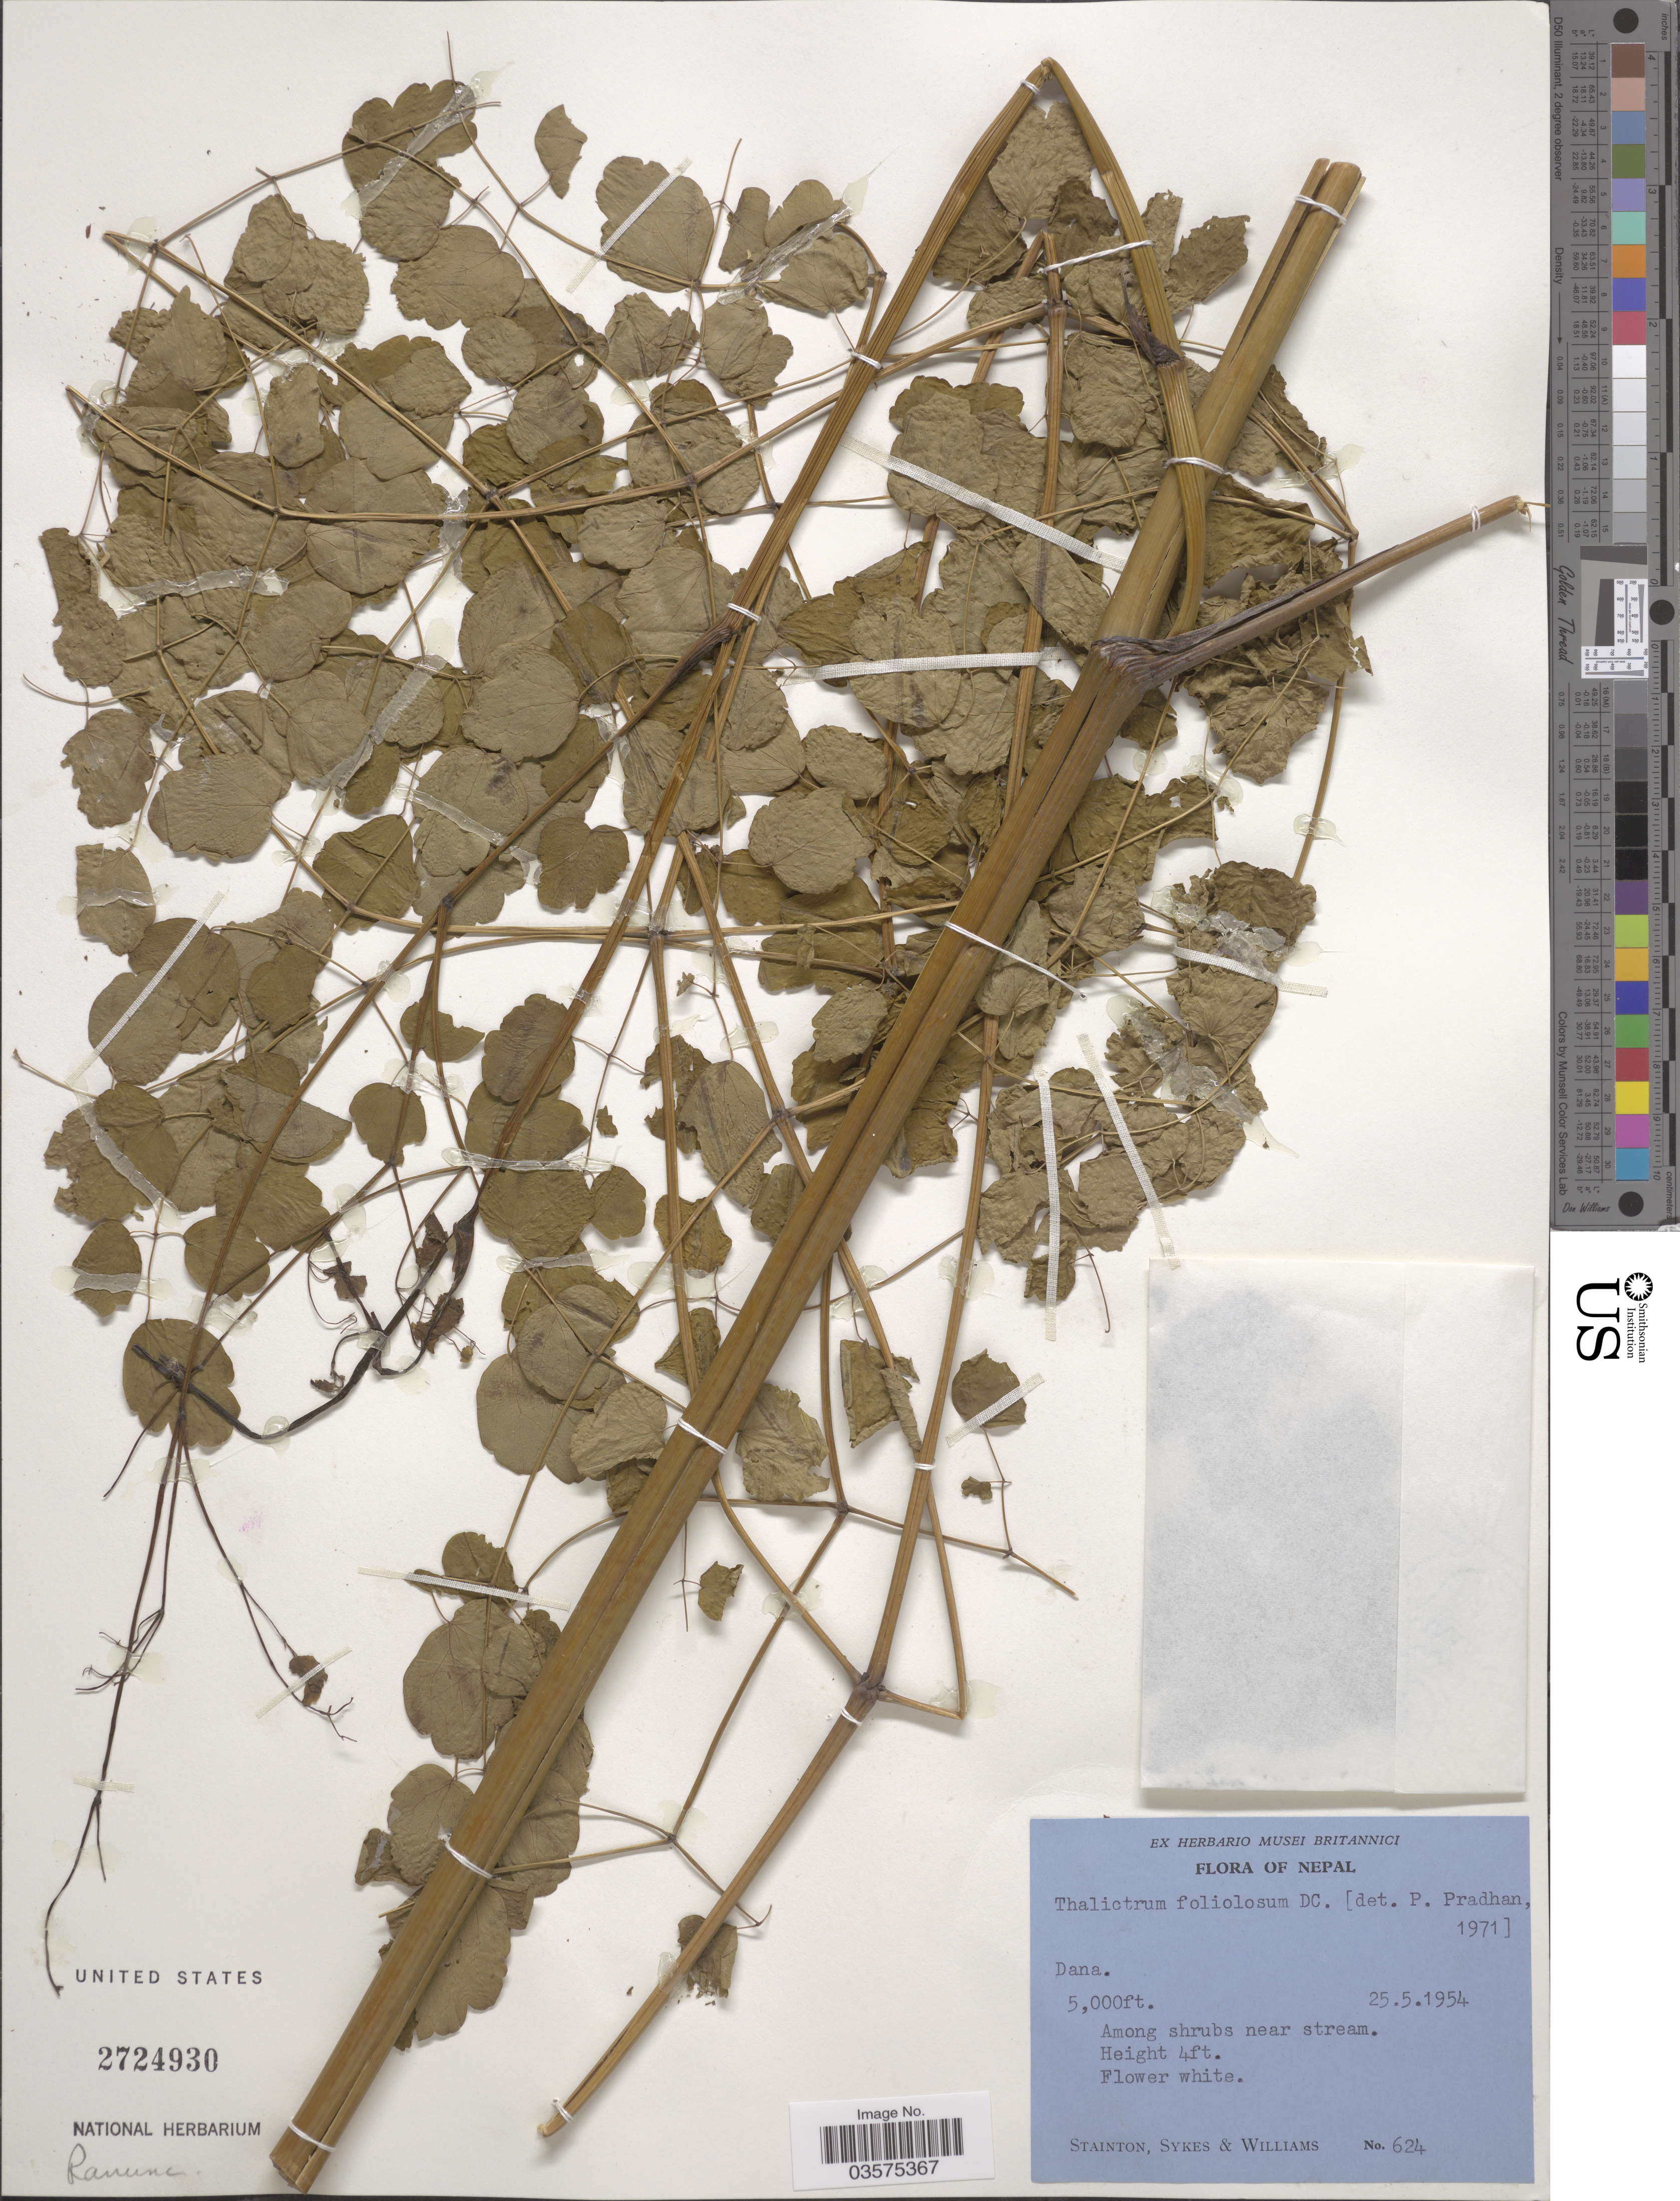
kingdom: Plantae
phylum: Tracheophyta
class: Magnoliopsida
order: Ranunculales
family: Ranunculaceae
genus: Thalictrum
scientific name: Thalictrum foliolosum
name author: DC.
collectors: -. Stainton, Sykes, -- & -- Williams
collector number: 624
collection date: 1954-05-25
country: Nepal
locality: Dana.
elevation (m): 1524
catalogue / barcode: US 2724930